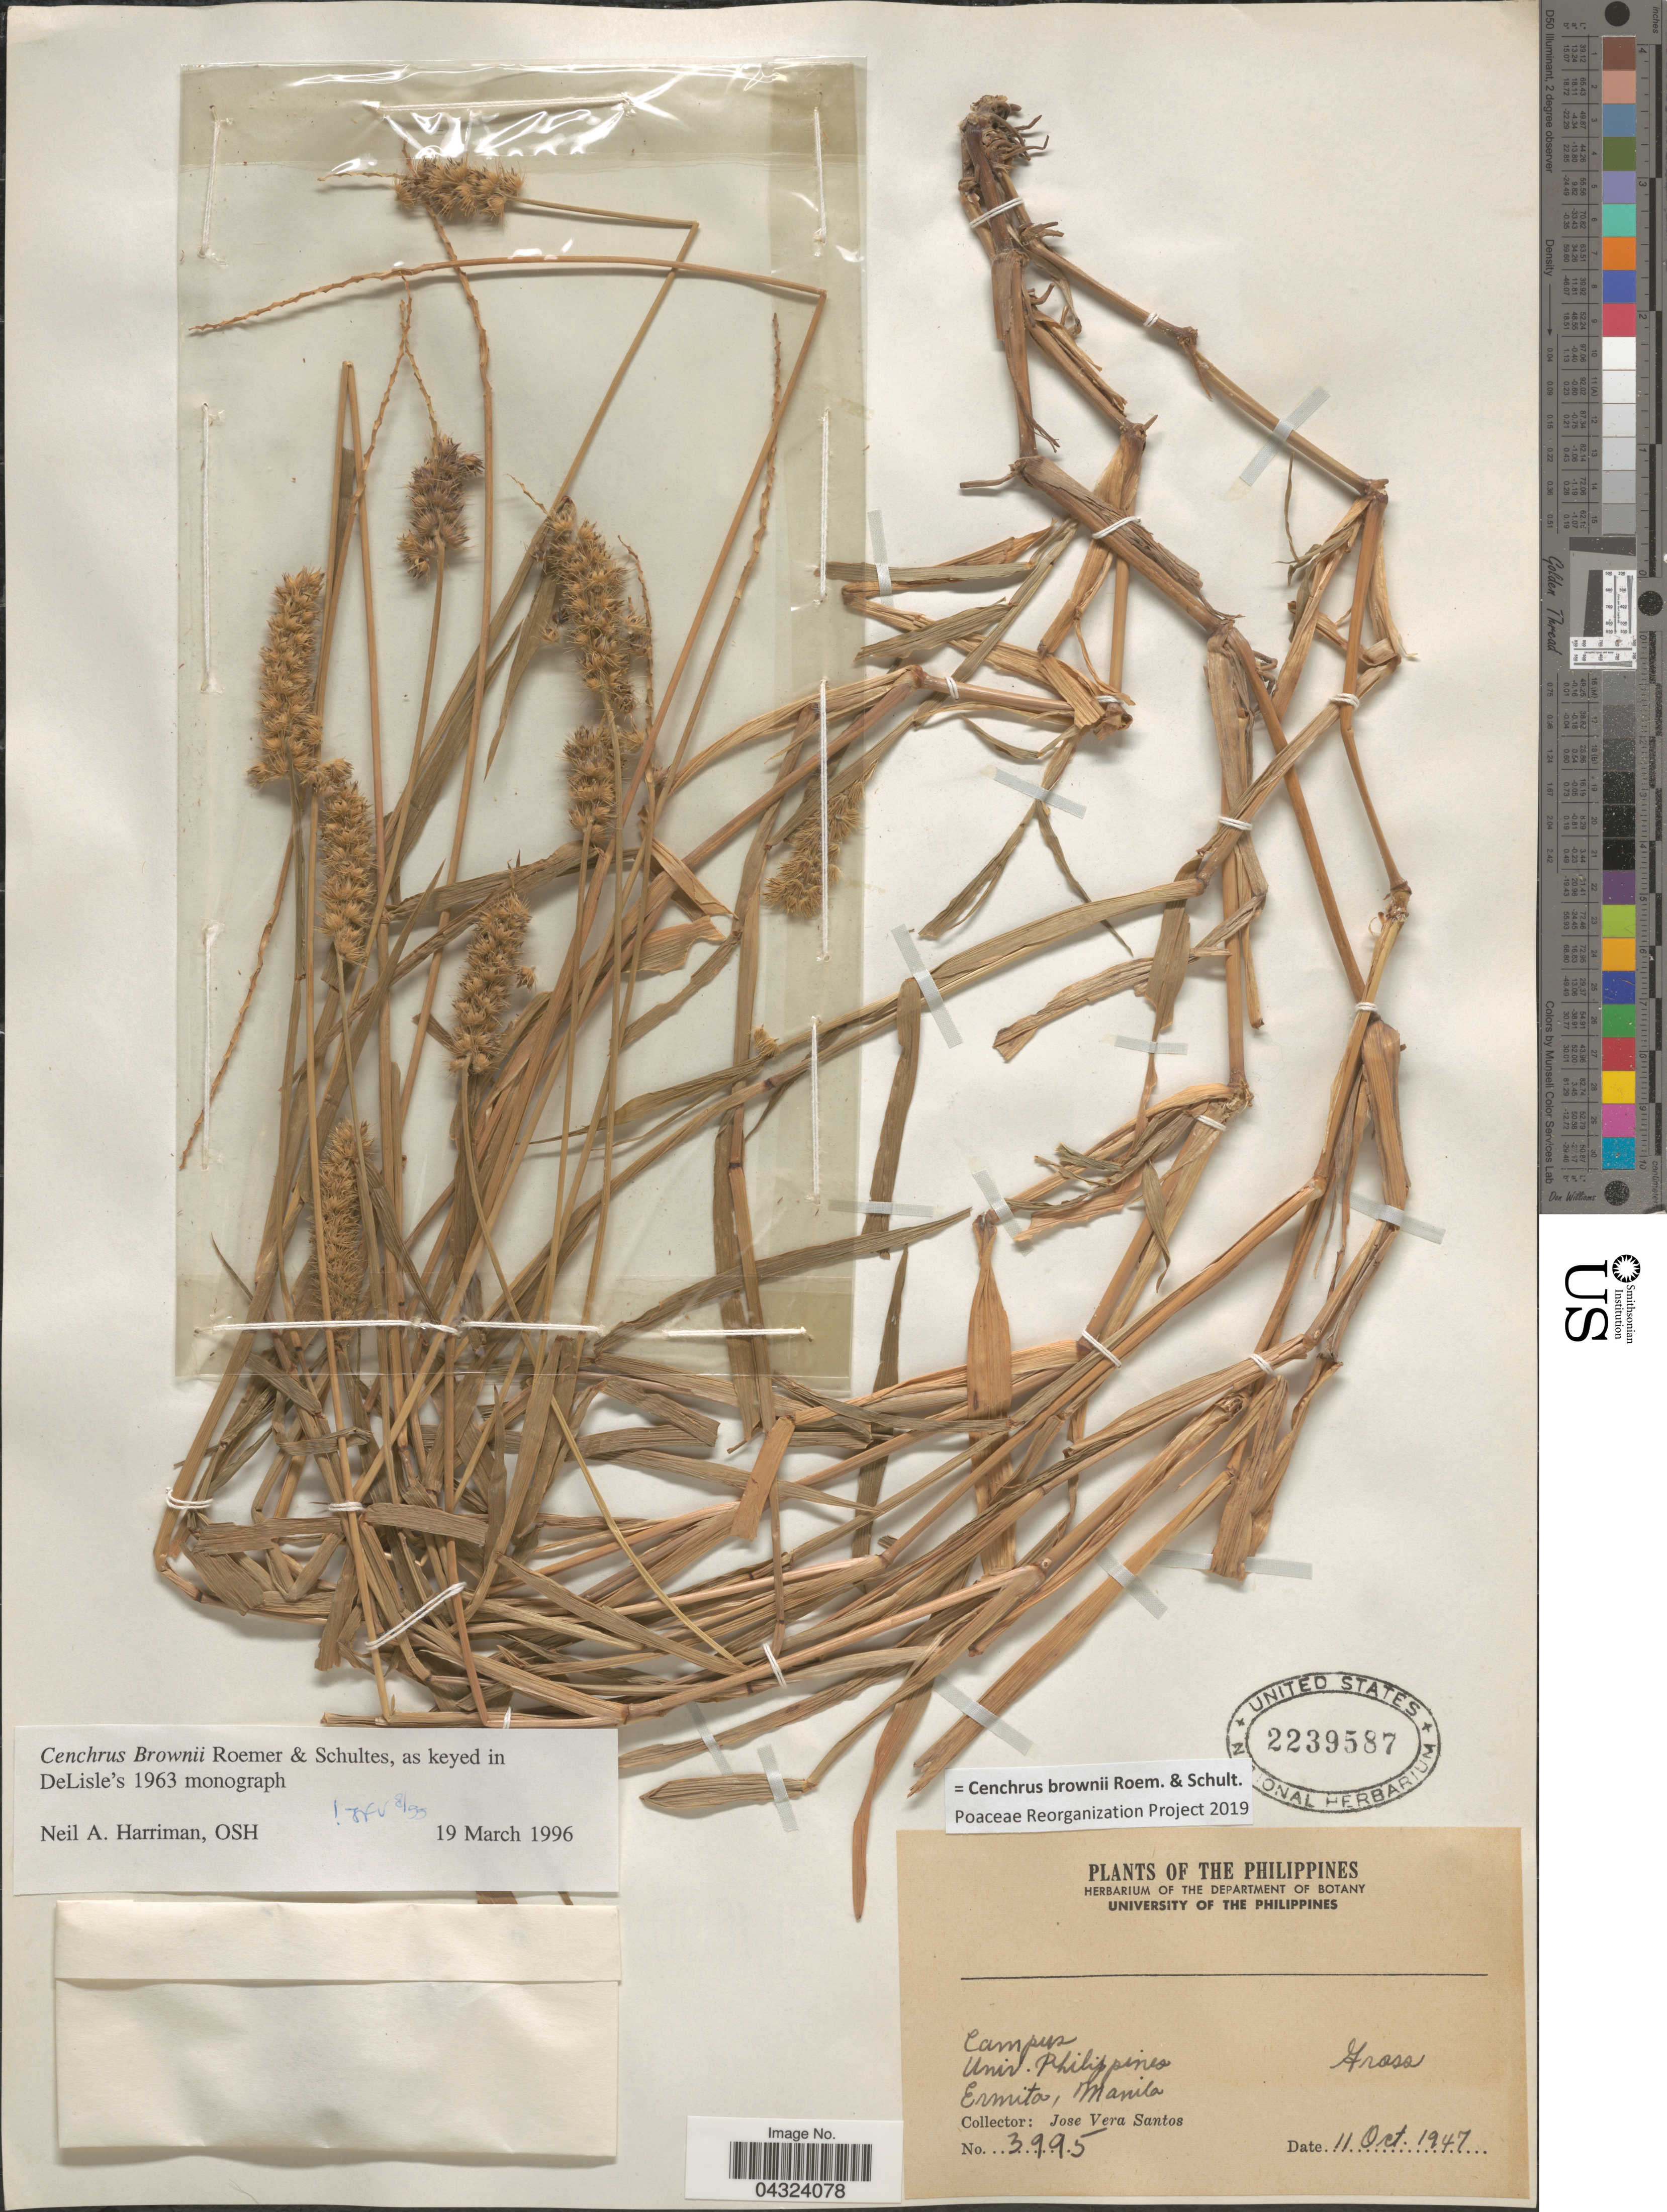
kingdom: Plantae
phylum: Tracheophyta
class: Liliopsida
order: Poales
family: Poaceae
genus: Cenchrus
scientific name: Cenchrus brownii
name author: Roem. & Schult.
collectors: J. Santos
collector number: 3995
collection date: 1947-10-11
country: Philippines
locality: Campus. Univ. Philippines. Ermita, Manila.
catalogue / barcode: US 2239587